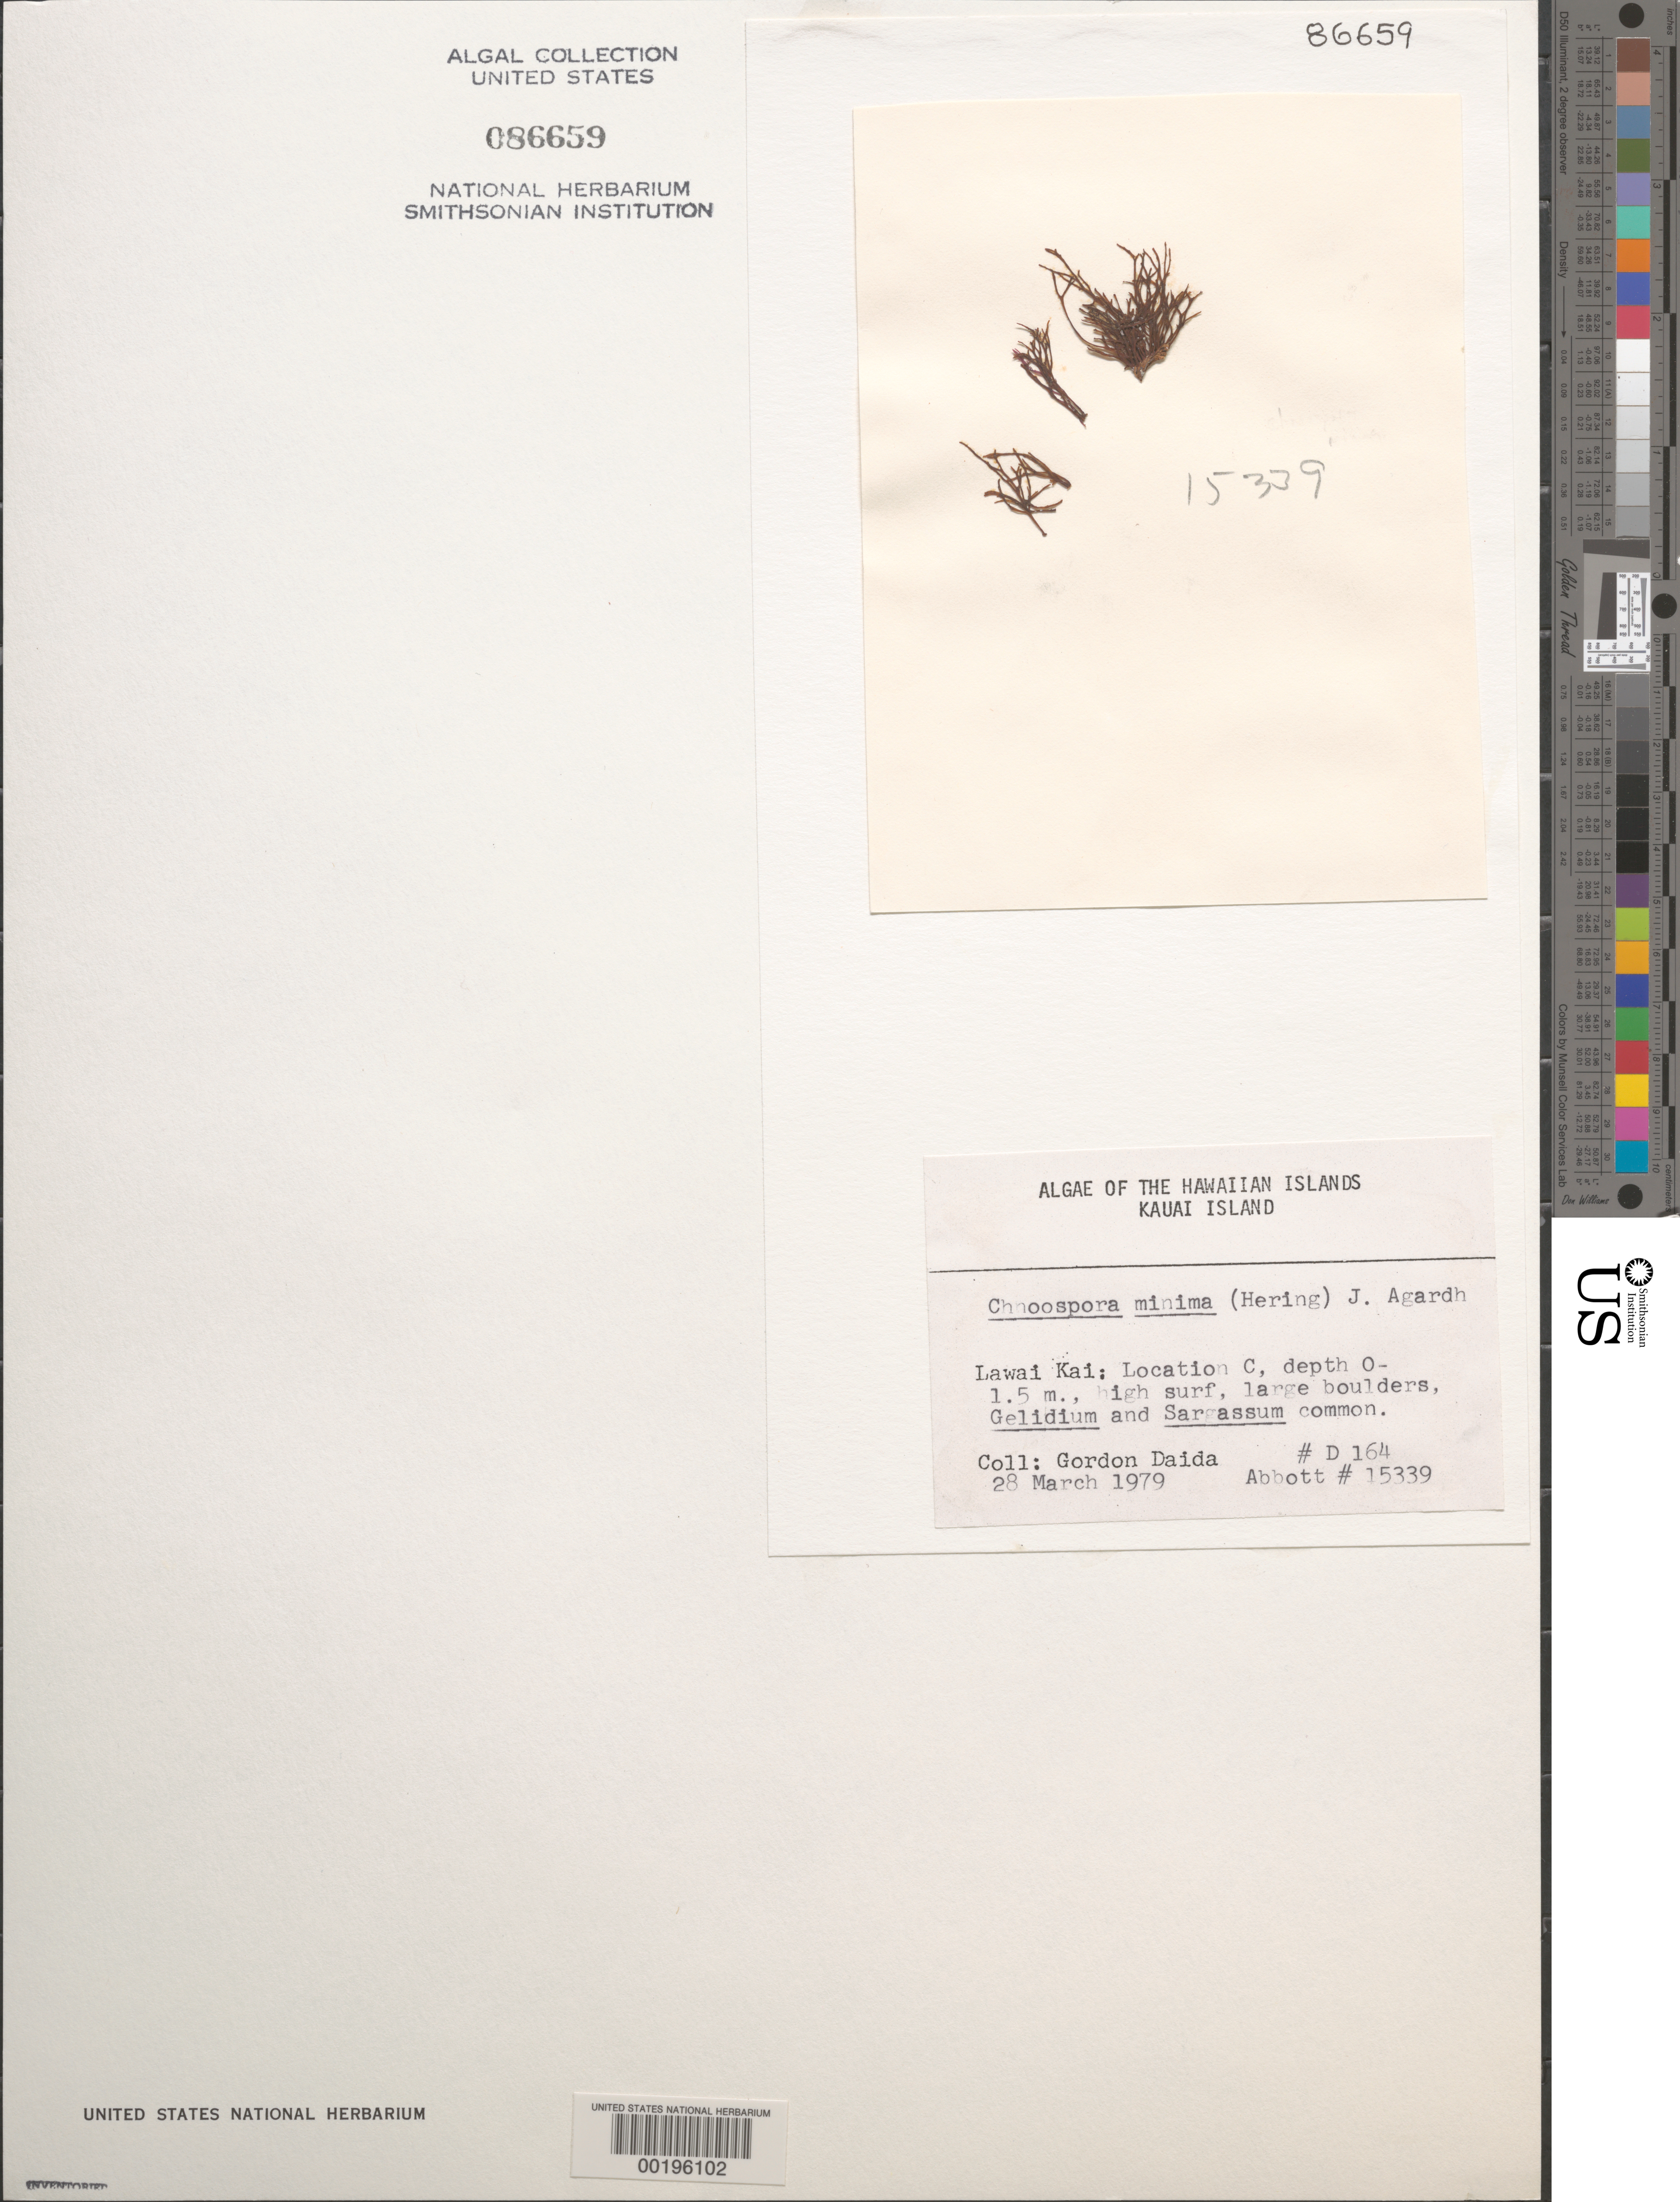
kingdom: Chromista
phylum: Ochrophyta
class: Phaeophyceae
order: Scytosiphonales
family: Scytosiphonaceae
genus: Chnoospora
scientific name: Chnoospora minima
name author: (Hering) Papenf.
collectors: G. Daida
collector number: D164 & IAA 15339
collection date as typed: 28 Mar 1979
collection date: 1979-03-28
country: United States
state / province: Hawaii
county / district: Kauai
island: Kaua'i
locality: Lawai Kai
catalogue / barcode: US 86659